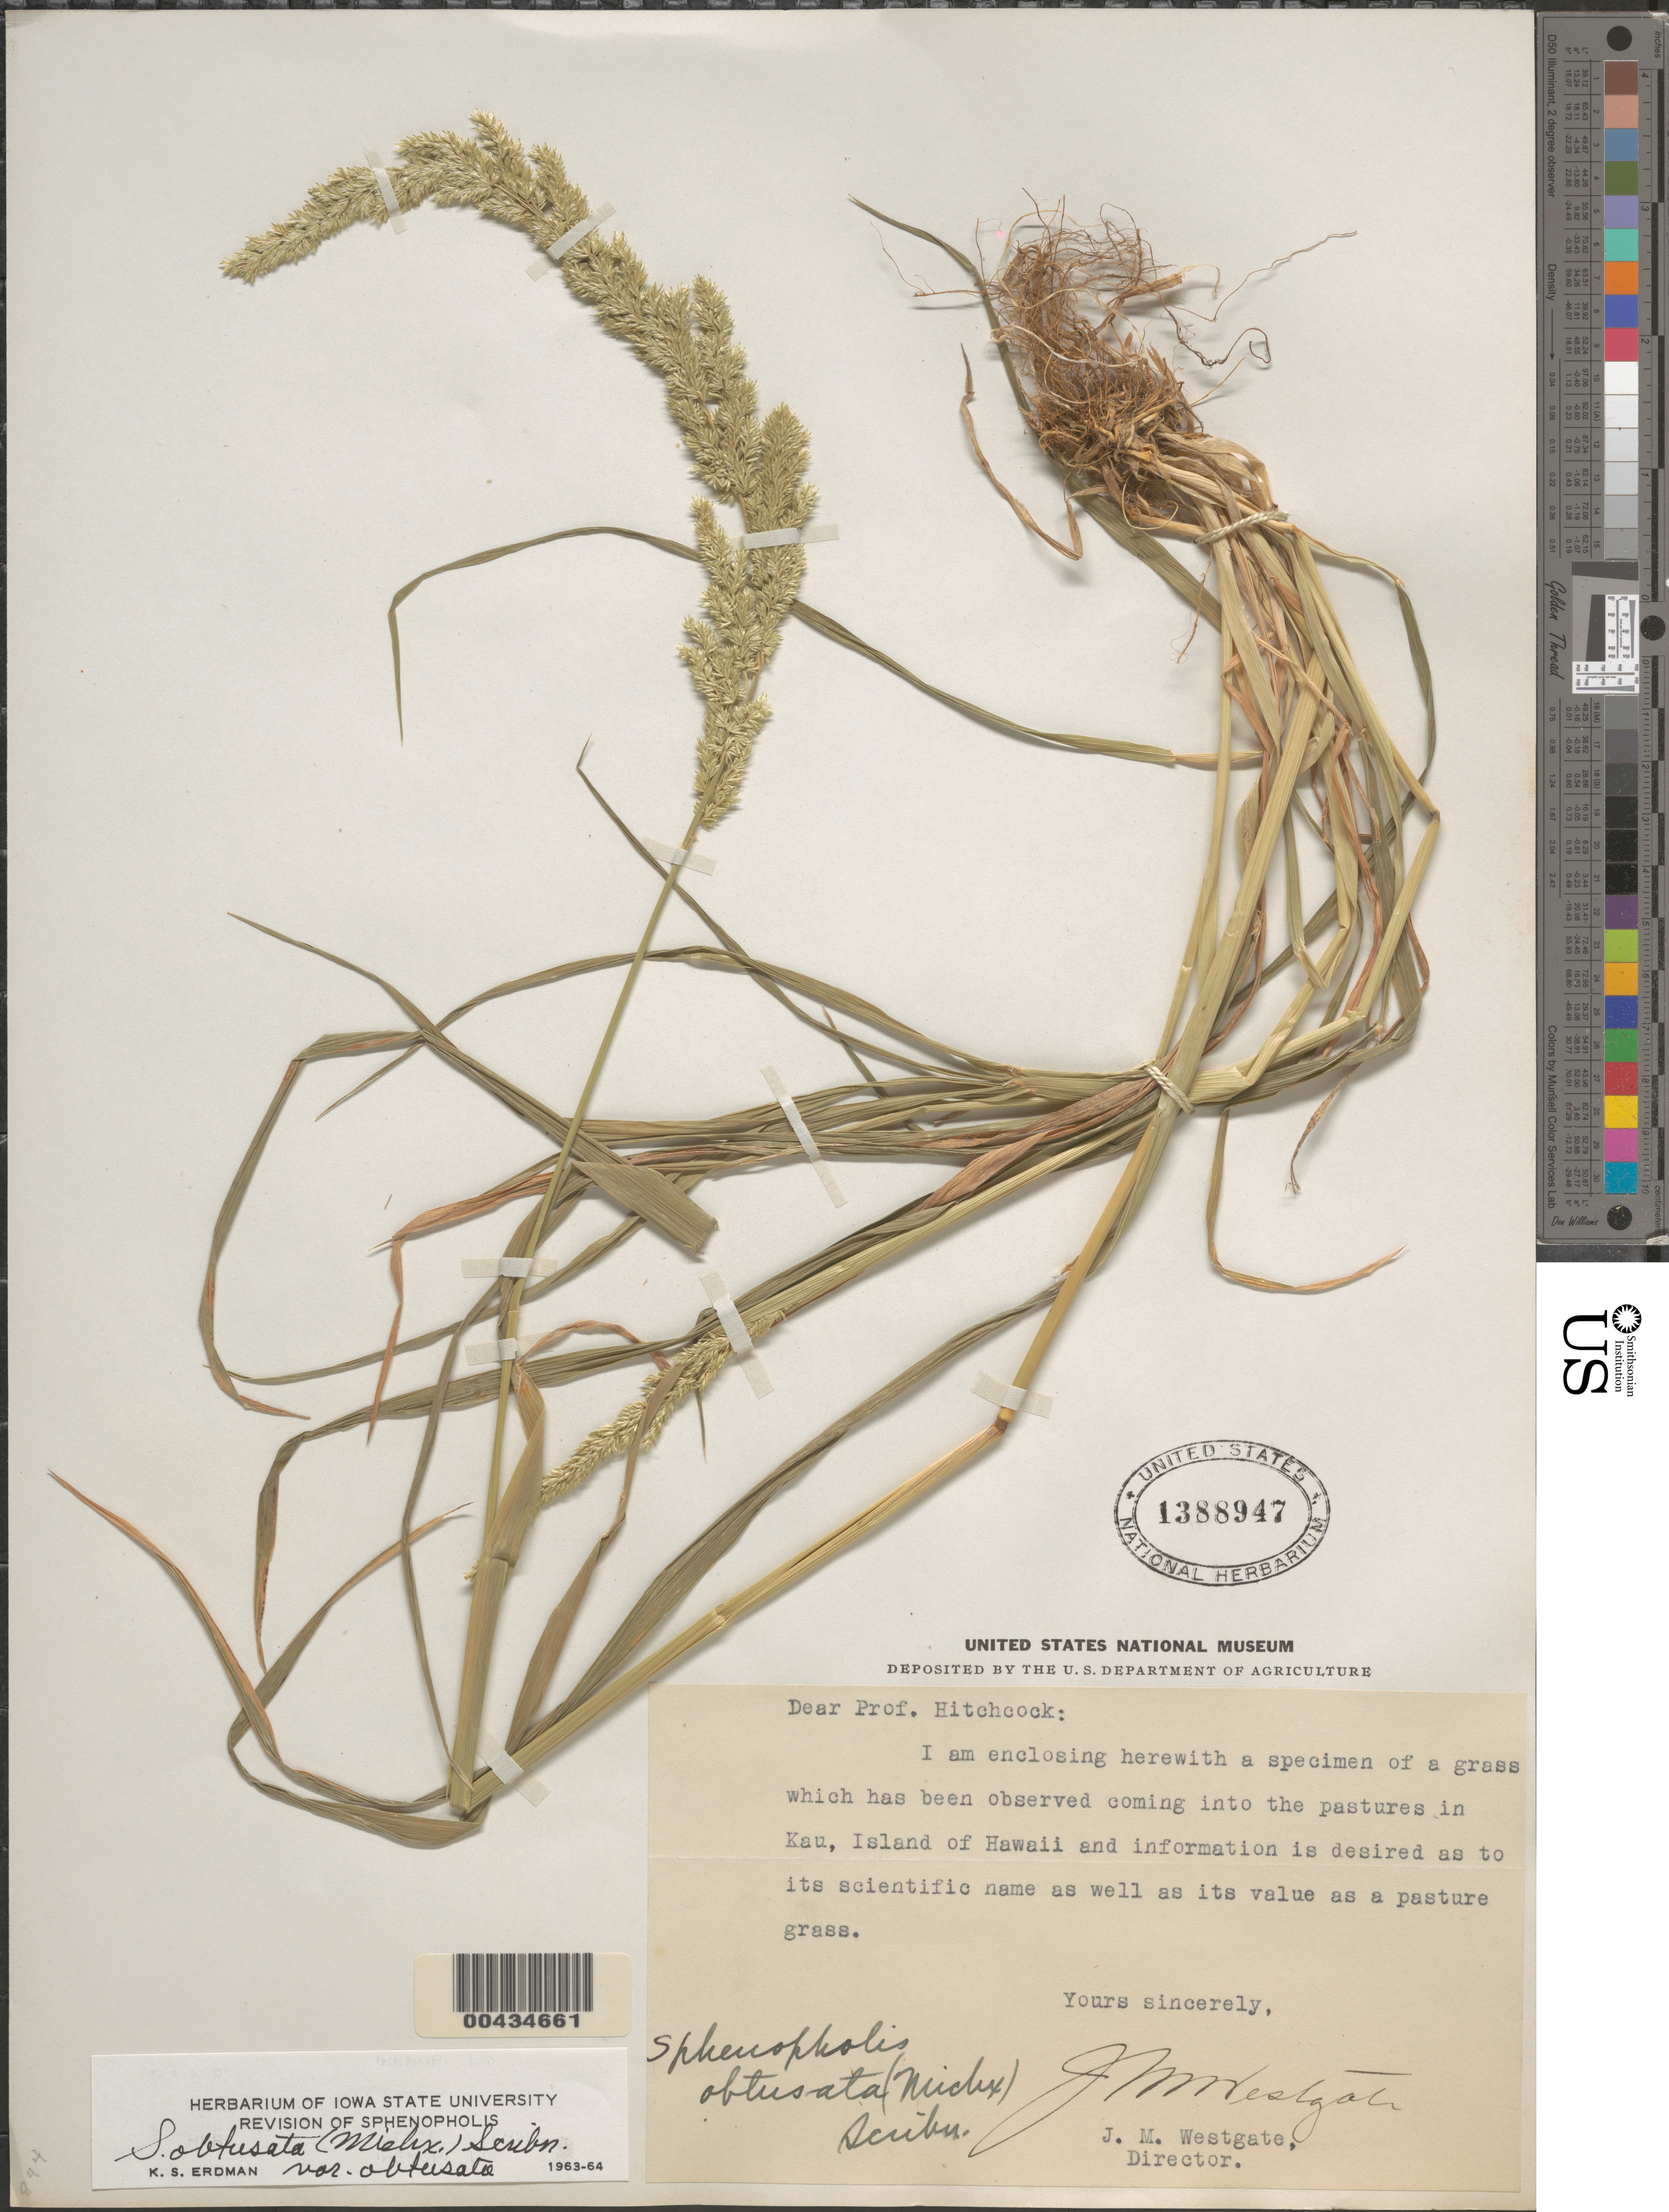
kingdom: Plantae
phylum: Tracheophyta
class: Liliopsida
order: Poales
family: Poaceae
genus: Sphenopholis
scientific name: Sphenopholis obtusata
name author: (Michx.) Scribn.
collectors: J. Westgate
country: United States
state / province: Hawaii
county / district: Hawaii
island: Hawaii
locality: Kau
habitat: Pastures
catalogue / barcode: US 1388947